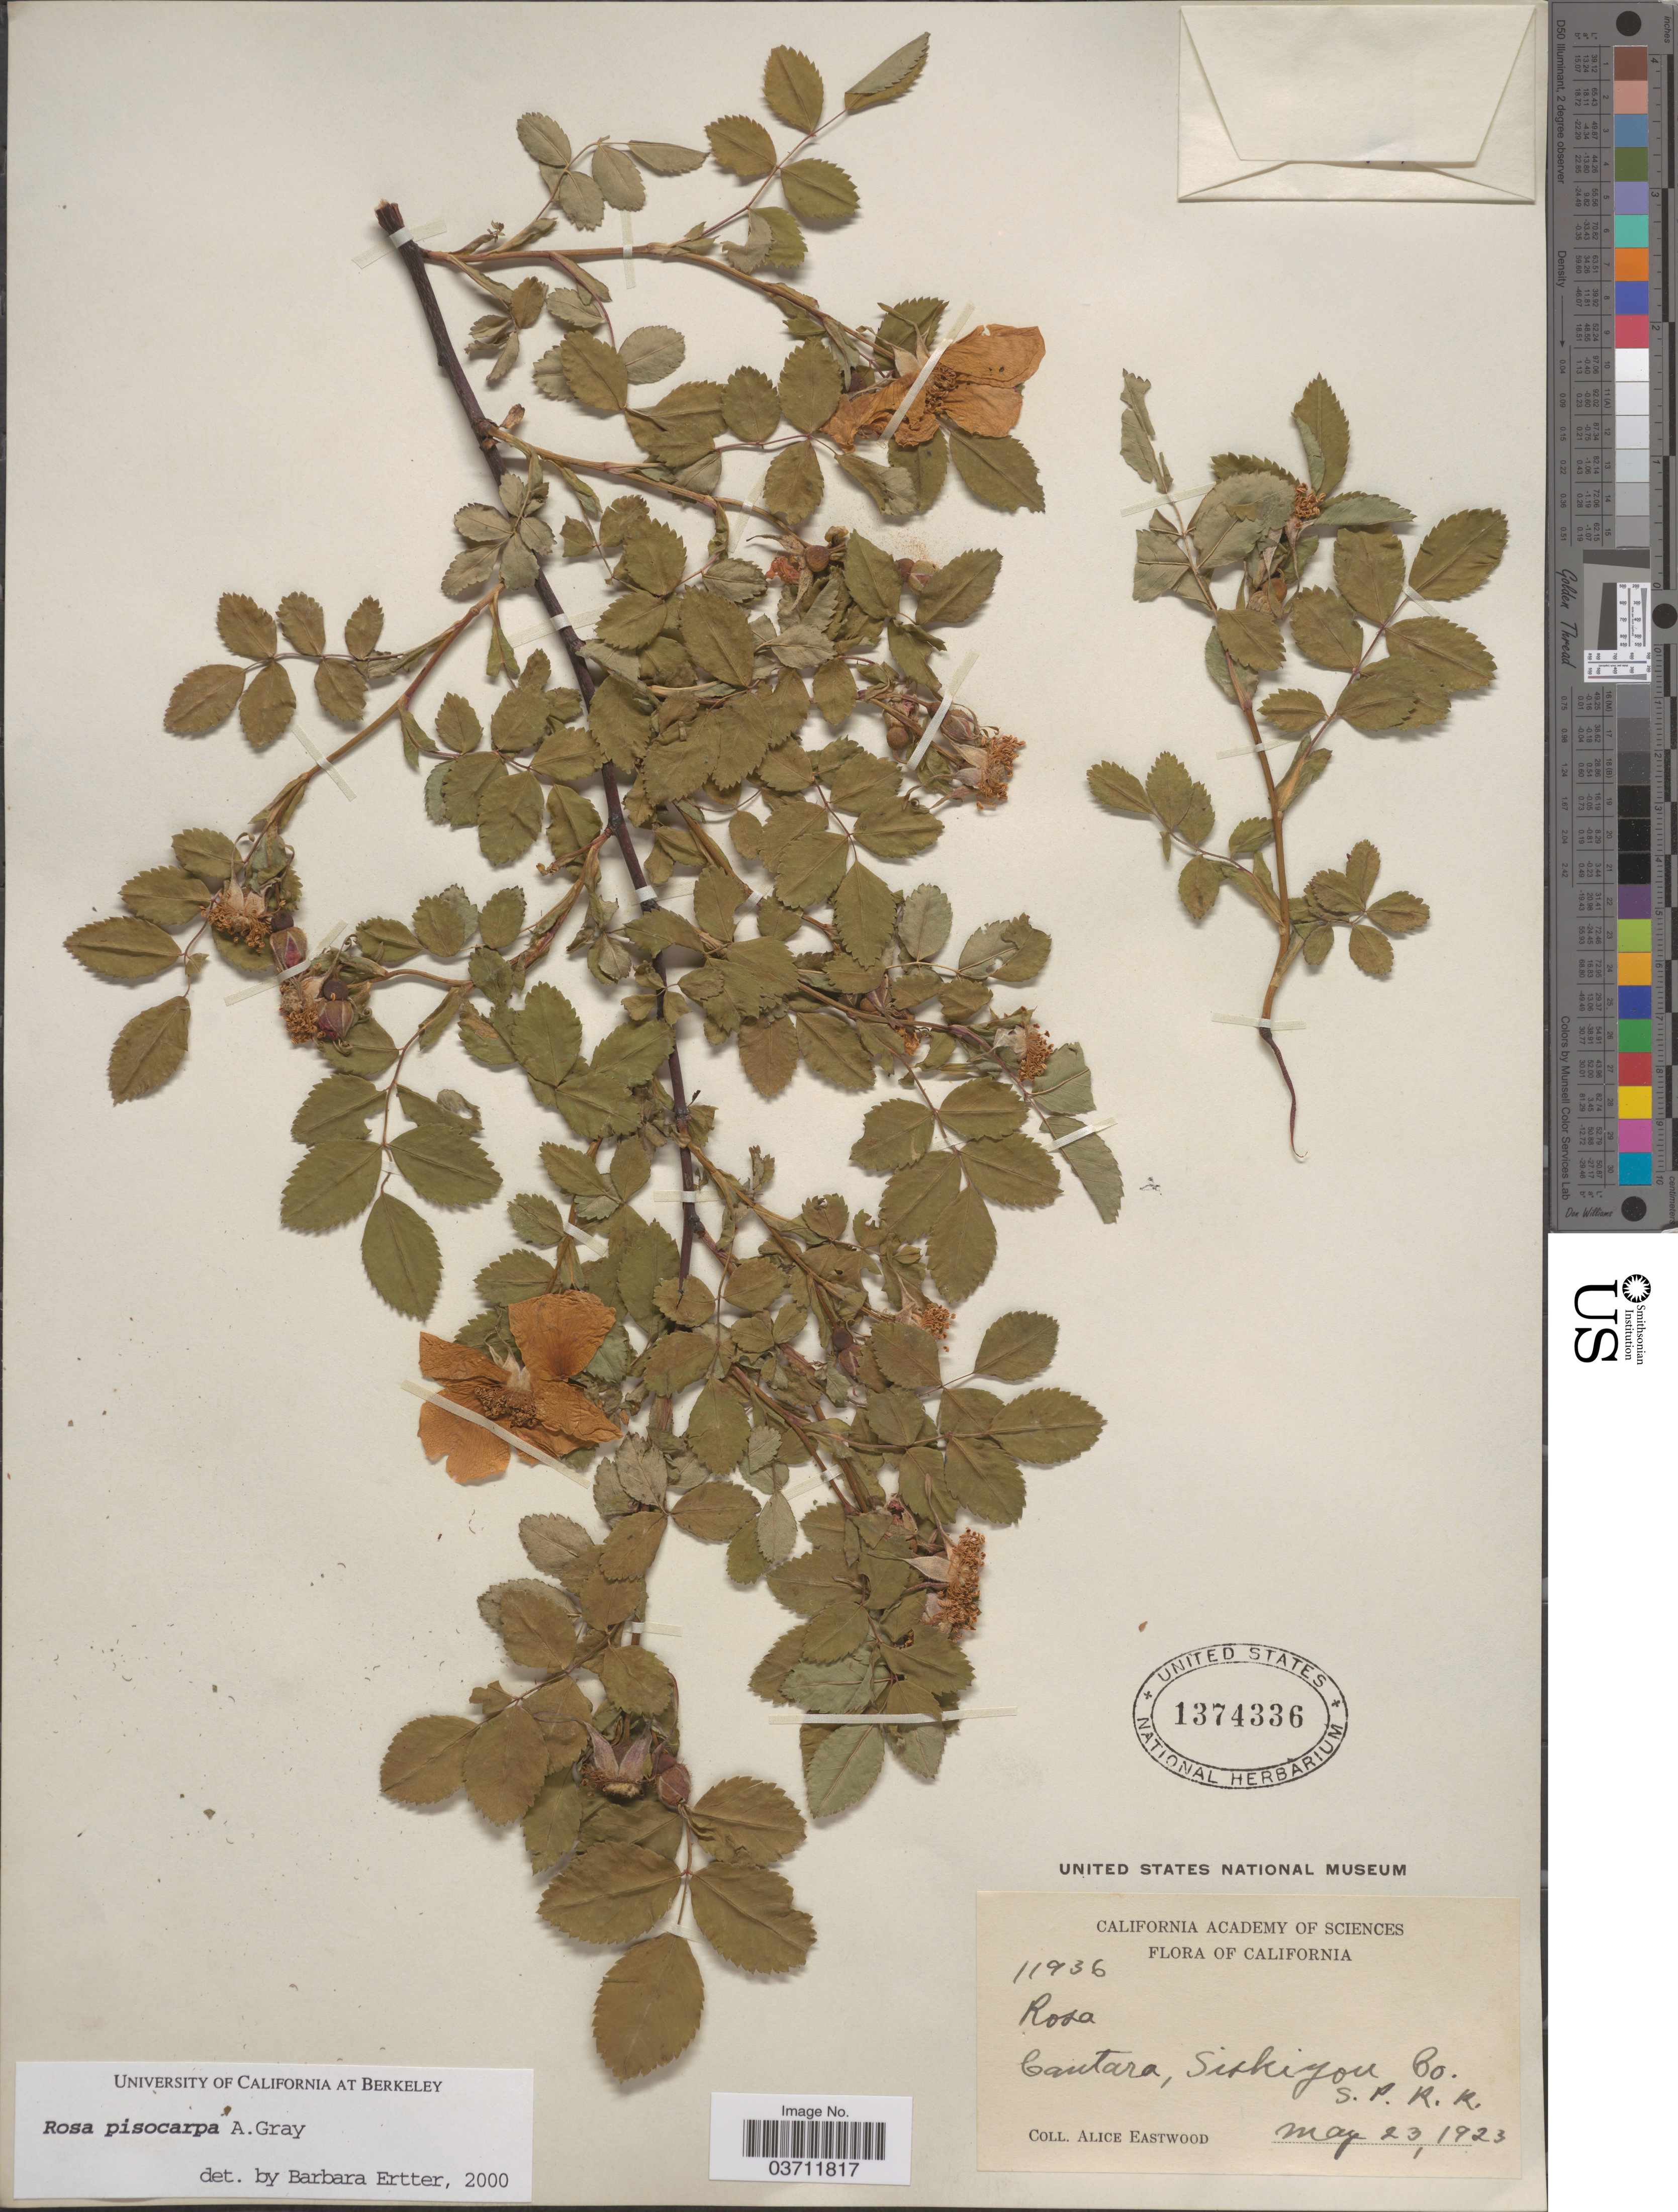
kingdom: Plantae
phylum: Tracheophyta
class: Magnoliopsida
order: Rosales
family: Rosaceae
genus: Rosa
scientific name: Rosa pisocarpa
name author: A. Gray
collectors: A. Eastwood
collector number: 11936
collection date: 1923-05-23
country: United States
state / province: California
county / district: Siskiyou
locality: Cantara, Siskiyou Co. S.P.R.R.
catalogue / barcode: US 1374336